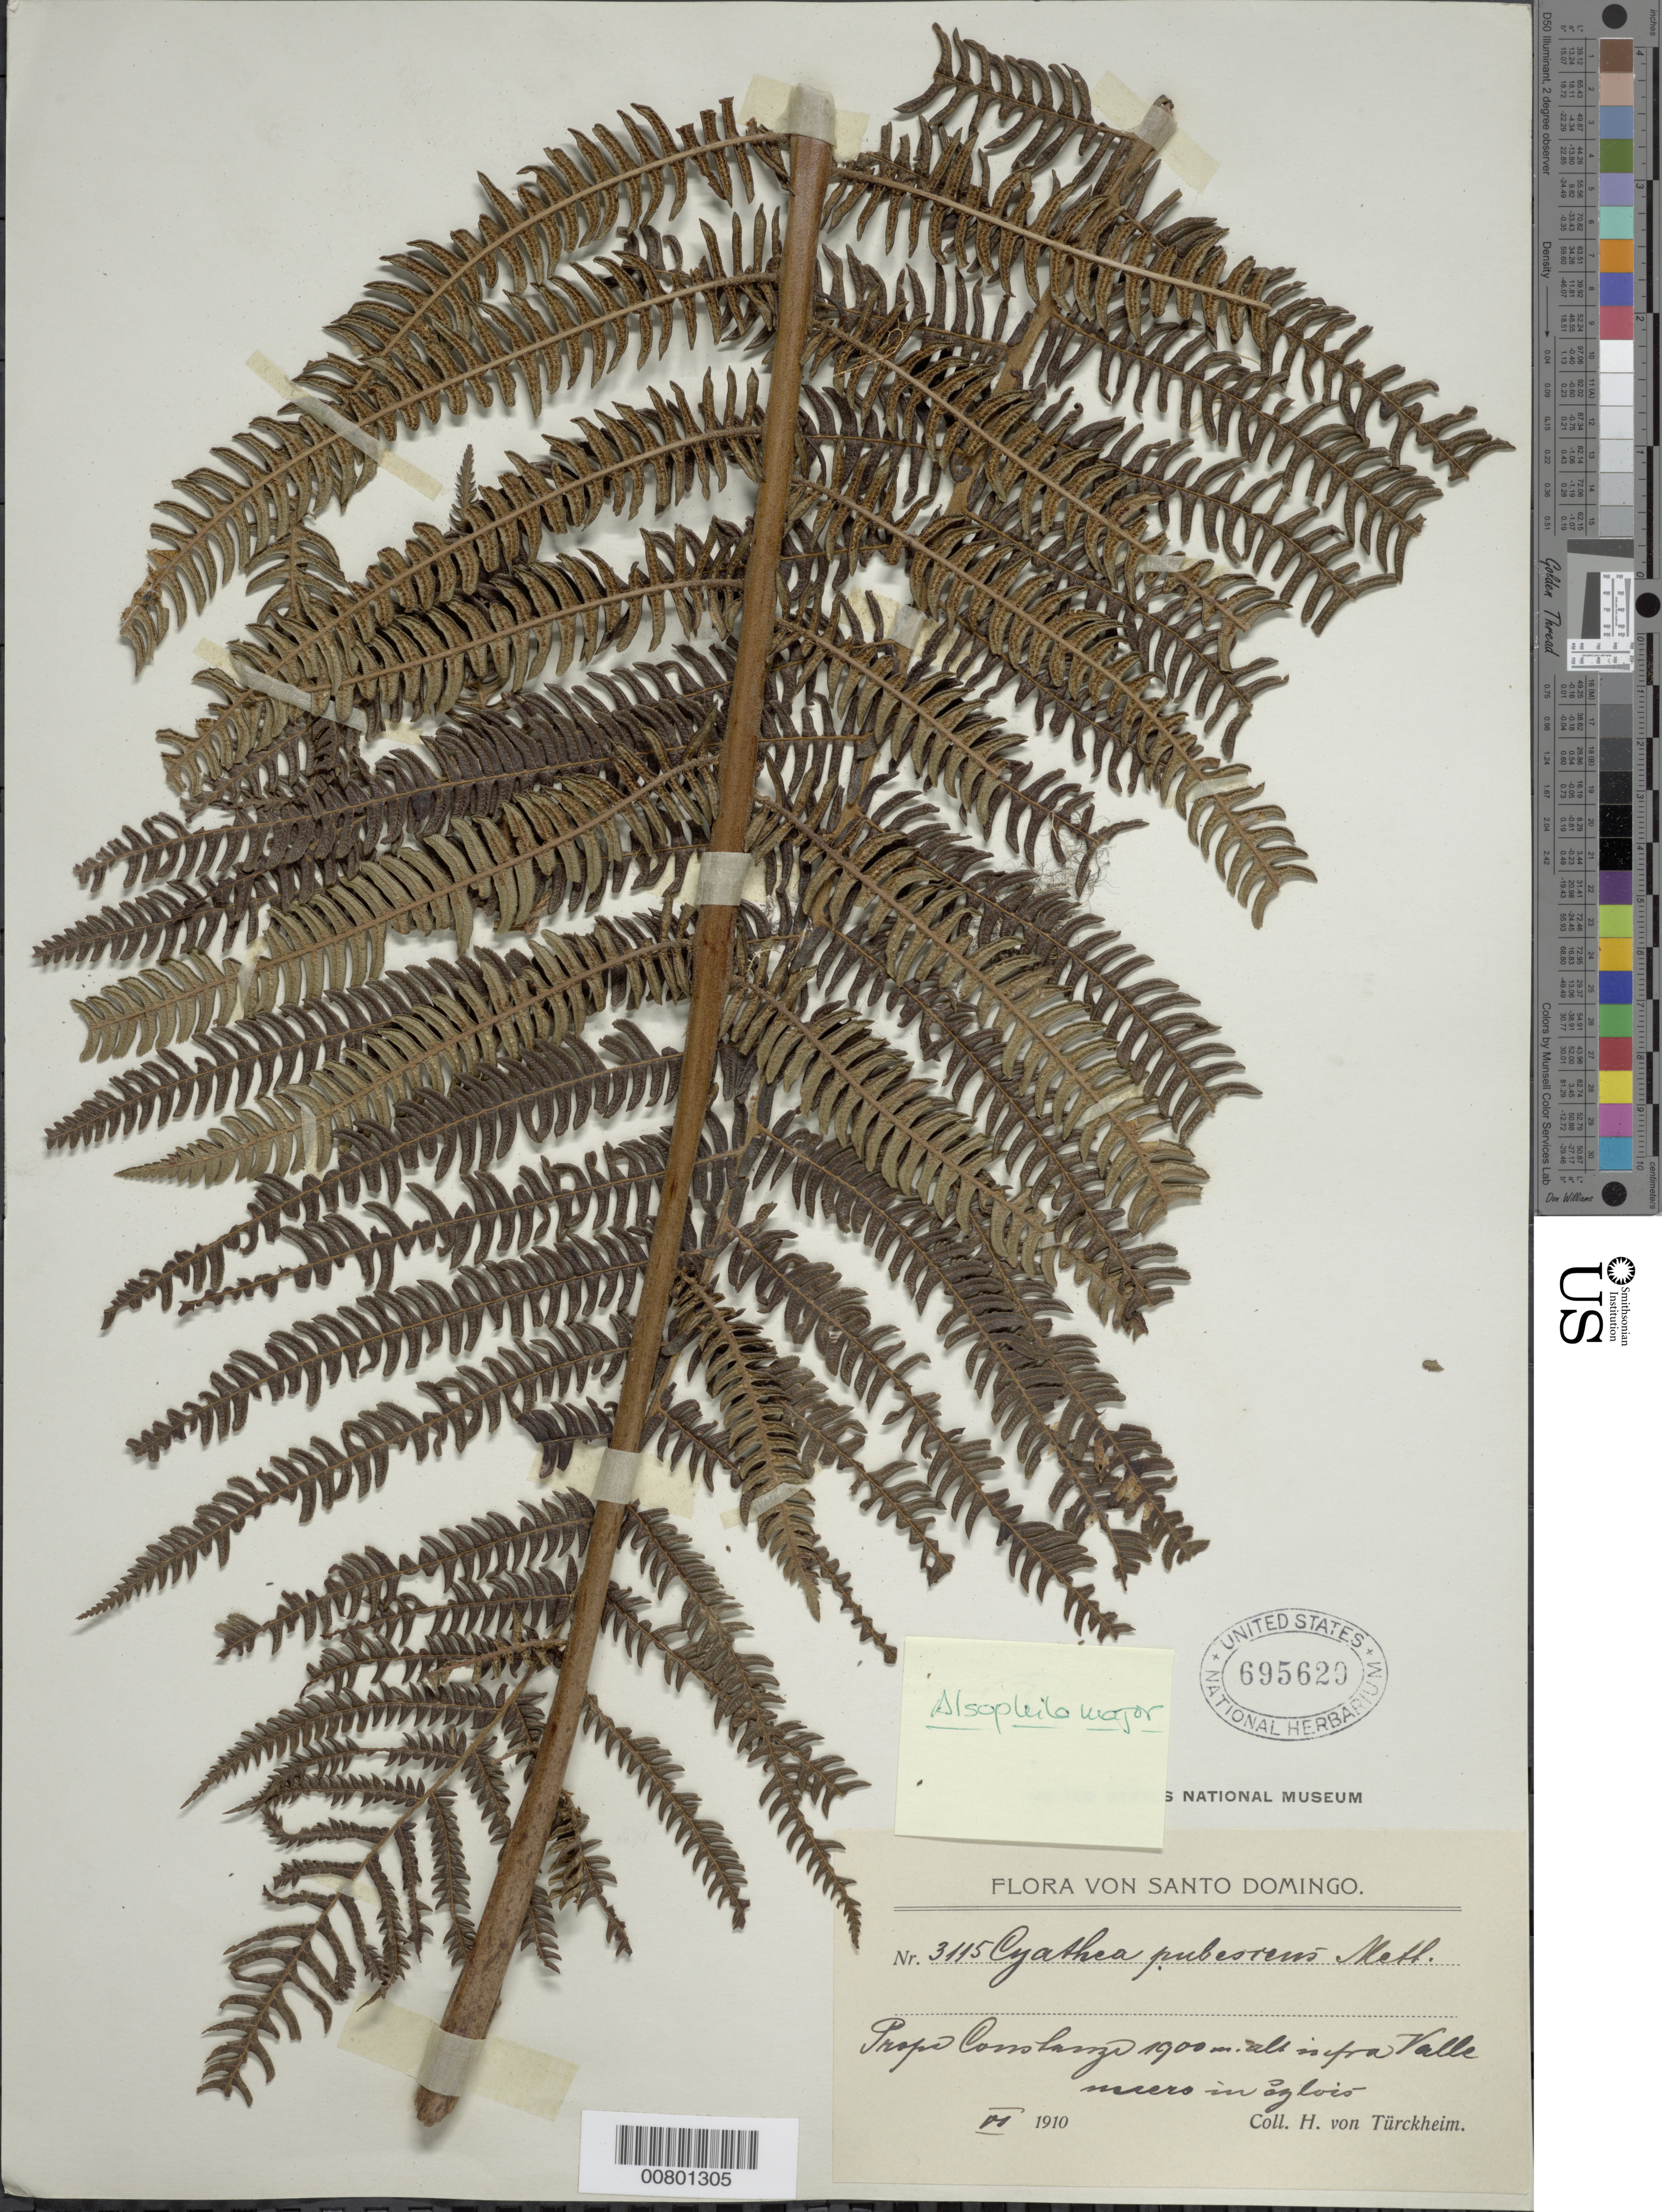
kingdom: Plantae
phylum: Tracheophyta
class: Polypodiopsida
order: Cyatheales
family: Cyatheaceae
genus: Alsophila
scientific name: Alsophila major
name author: Caluff & Shelton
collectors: H. von Türckheim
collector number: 3115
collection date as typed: Jun 1910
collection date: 1910-06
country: Dominican Republic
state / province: La Vega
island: Hispaniola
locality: Constanza, Valle Nuevo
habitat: Woods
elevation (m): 1900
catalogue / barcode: US 695629